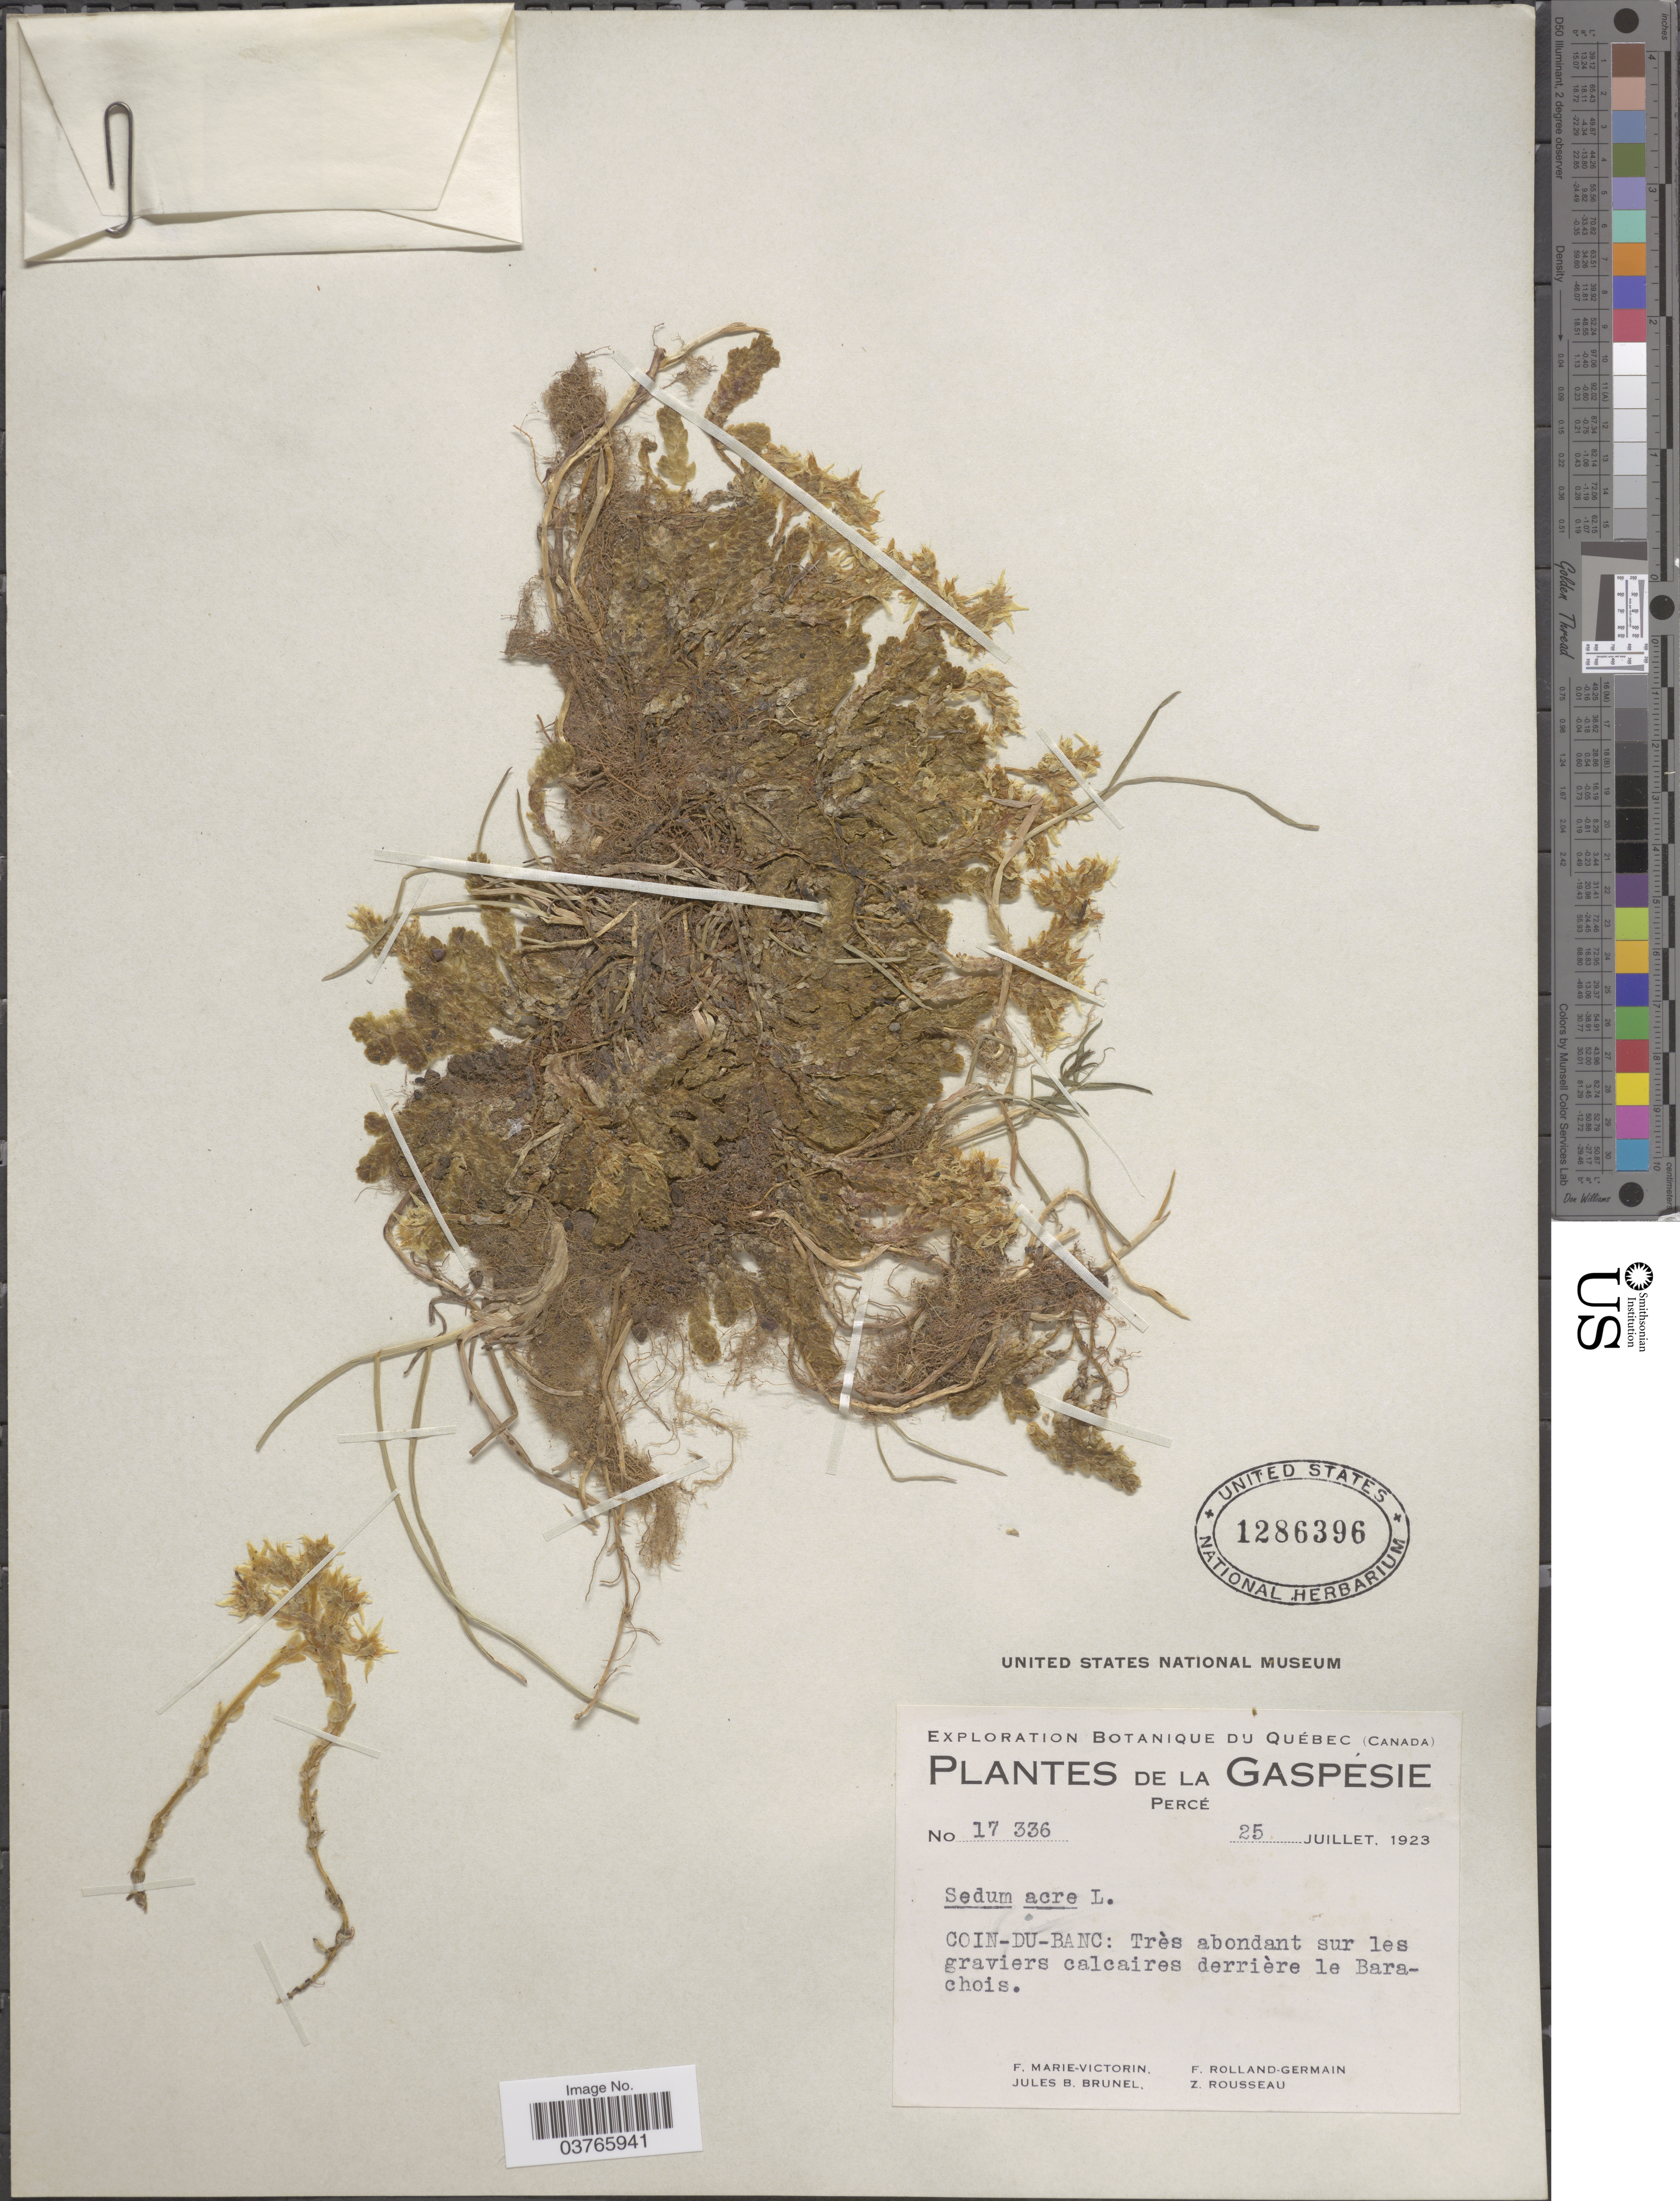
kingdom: Plantae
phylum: Tracheophyta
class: Magnoliopsida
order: Saxifragales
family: Crassulaceae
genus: Sedum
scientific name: Sedum acre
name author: L.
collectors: F. Marie-Victorin, J. Brunel, Rolland-Germain & Z. Rousseau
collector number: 17336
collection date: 1923-07-25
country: Canada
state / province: Quebec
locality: La Gaspésie. Percé. Coin-Du-Banc: Très abondant sur les graviers calcaires derrière le Barachois.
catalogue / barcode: US 1286396